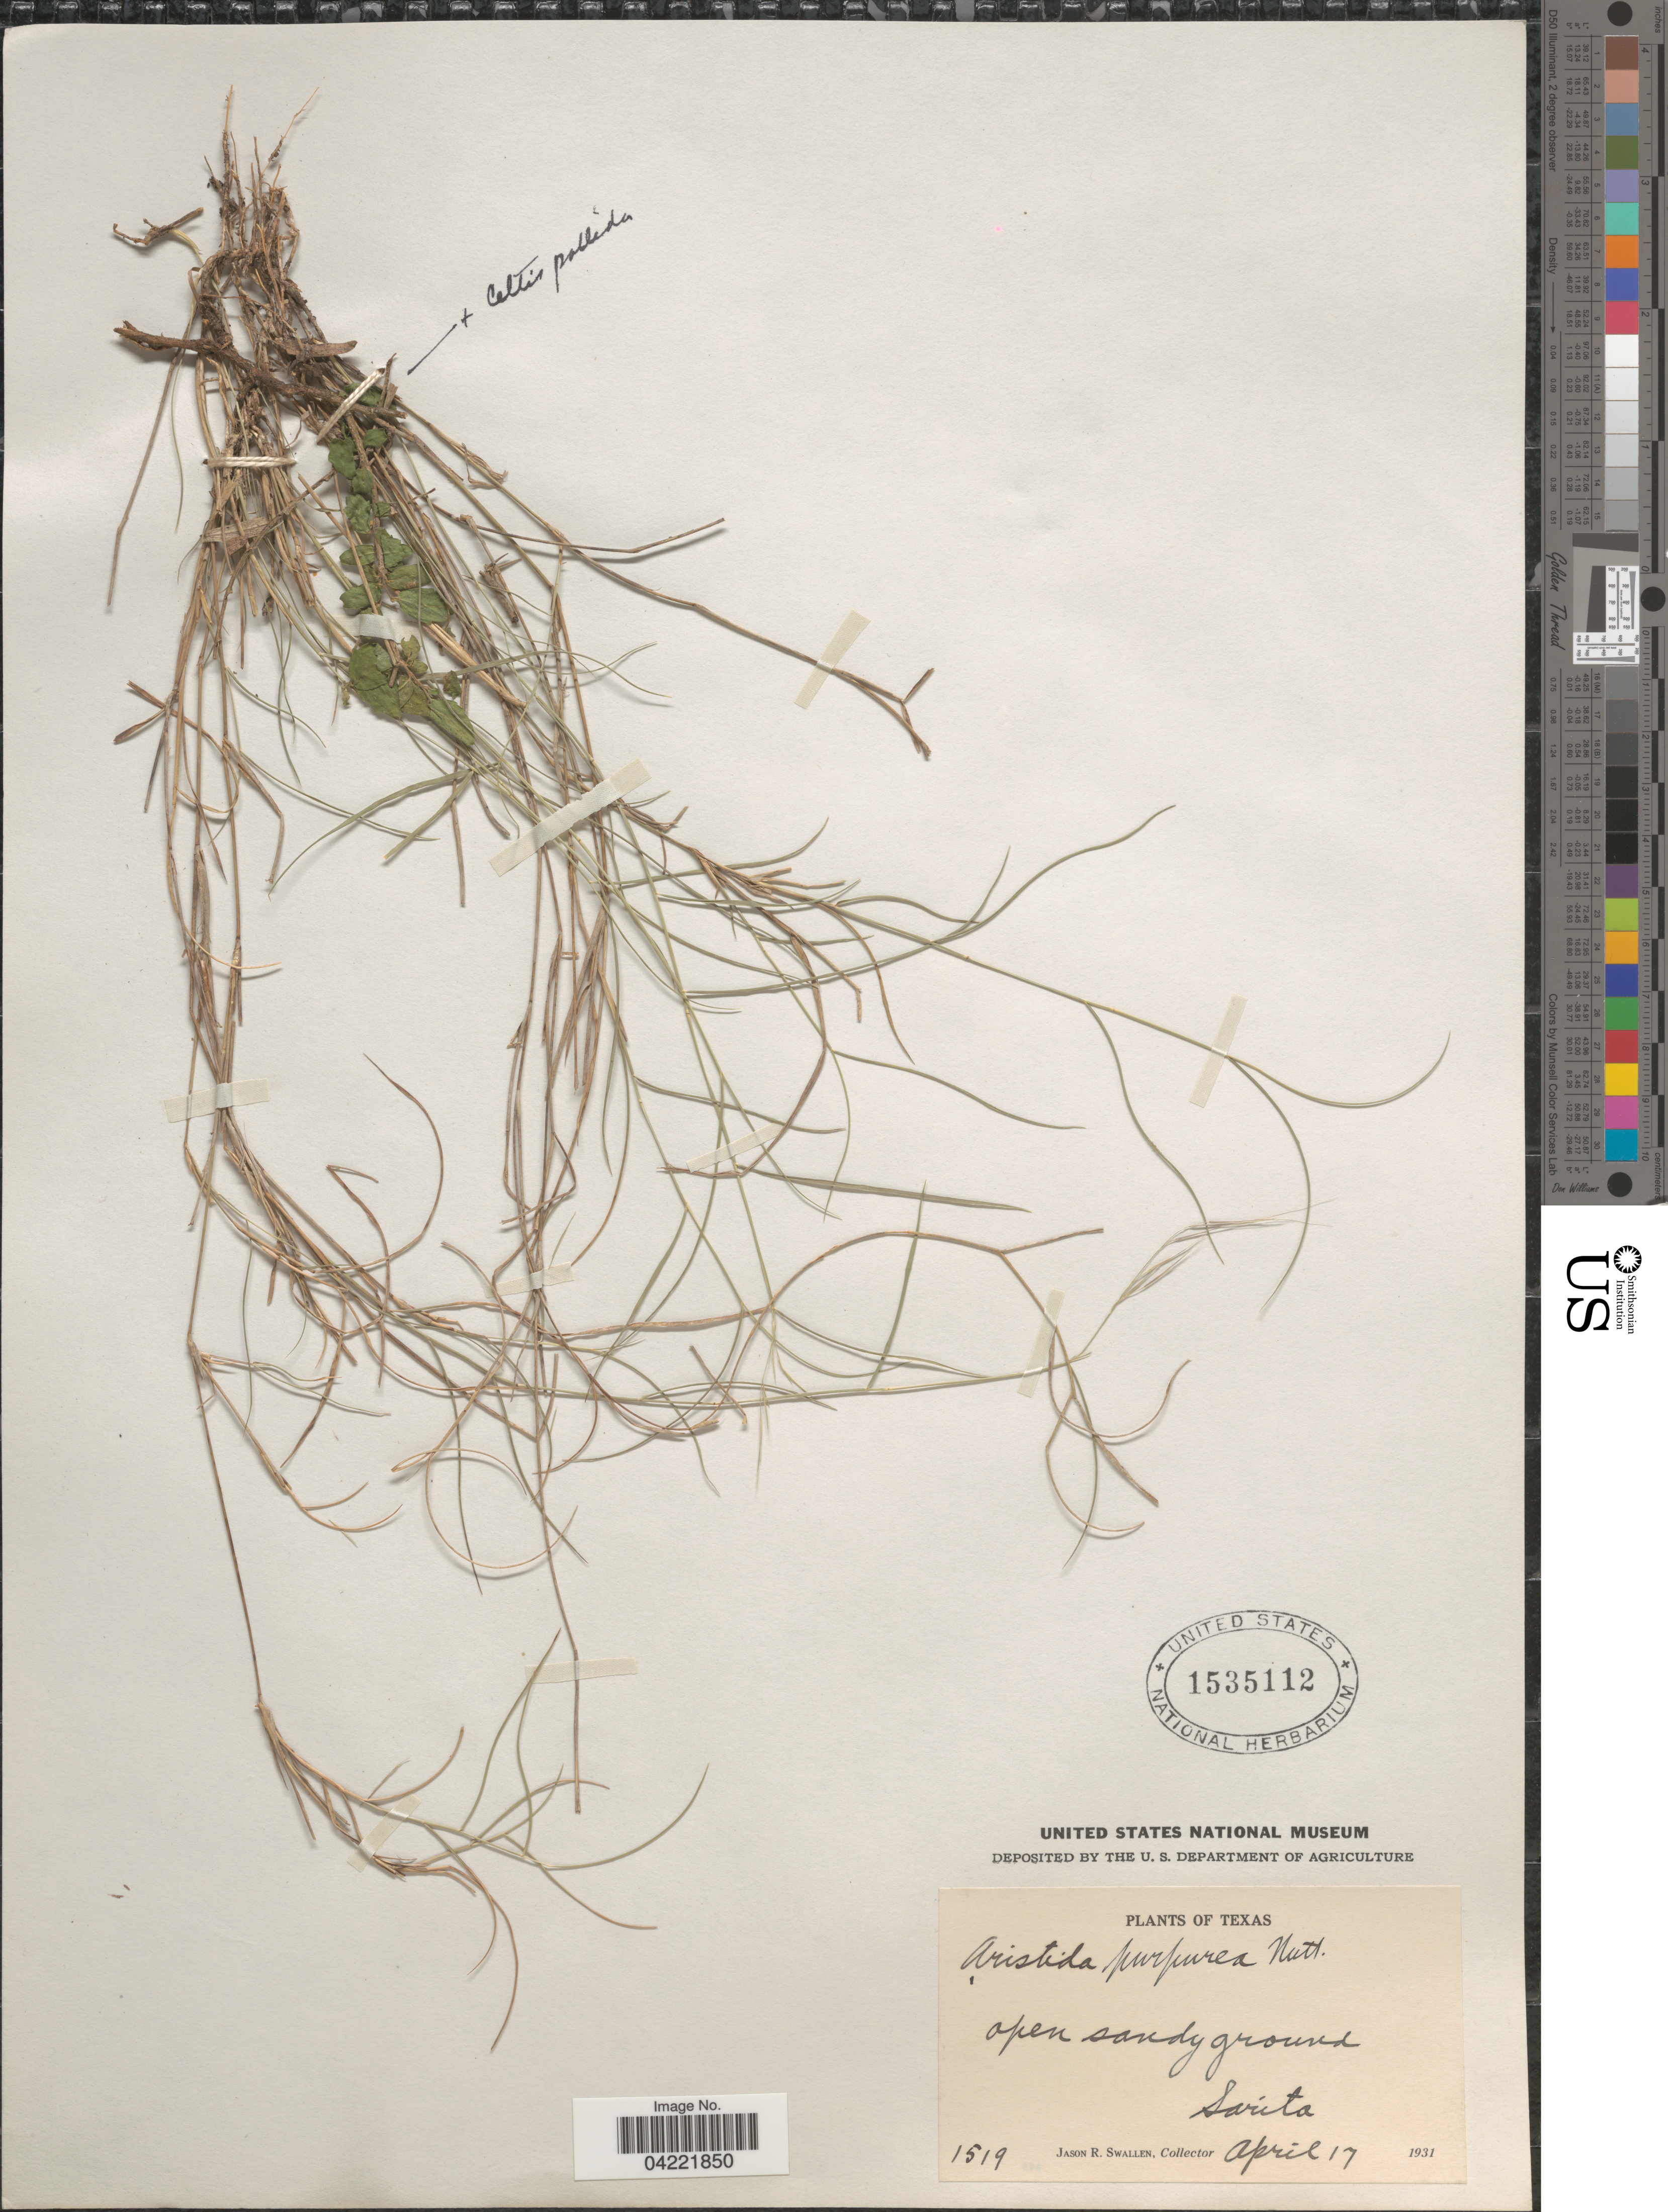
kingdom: Plantae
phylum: Tracheophyta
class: Liliopsida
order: Poales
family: Poaceae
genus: Aristida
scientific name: Aristida purpurea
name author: Nutt.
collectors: J. R. Swallen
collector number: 1519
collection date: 1931-04-17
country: United States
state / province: Texas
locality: Open sandy ground. Sarita.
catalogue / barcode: US 1535112